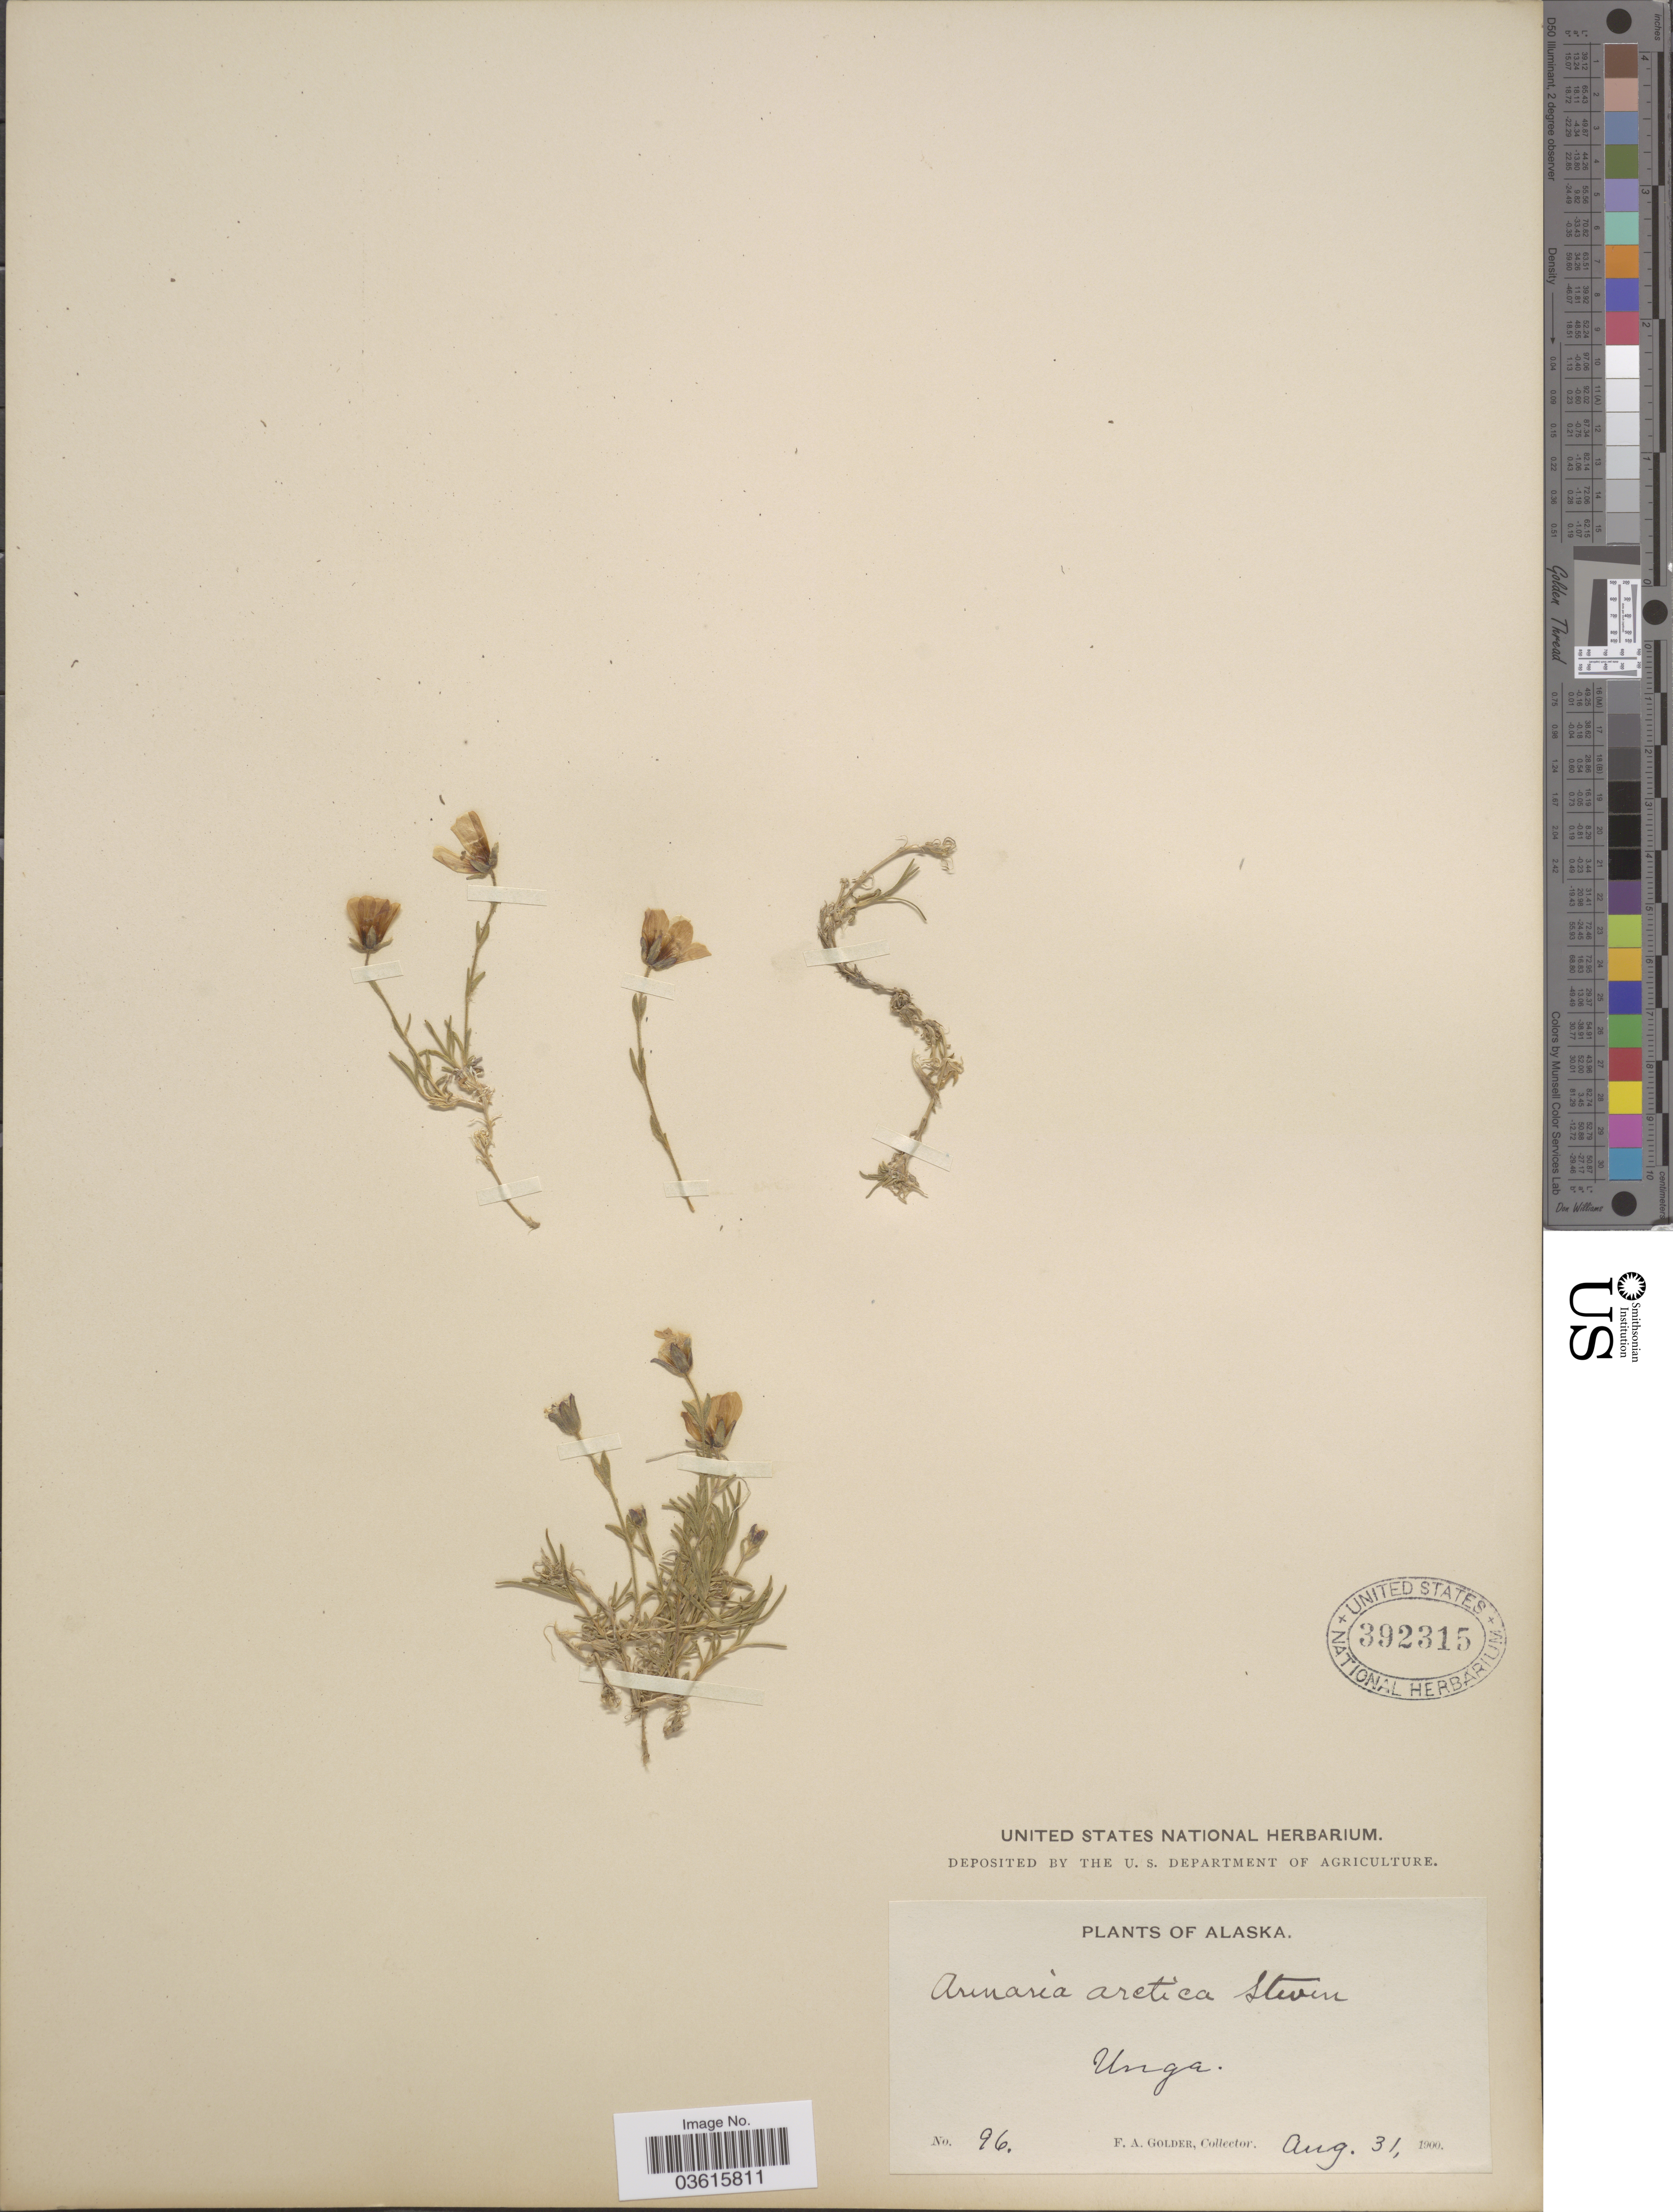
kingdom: Plantae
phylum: Tracheophyta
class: Magnoliopsida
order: Caryophyllales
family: Caryophyllaceae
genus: Cherleria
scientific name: Cherleria arctica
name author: (Steven ex Ser.) A.J. Moore & Dillenb.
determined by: Strong, M. T., (US), Smithsonian Institution - National Museum of Natural History (UNITED STATES)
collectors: F. Golder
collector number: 96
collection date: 1900-08-31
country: United States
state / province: Alaska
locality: Unga.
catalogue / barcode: US 392315